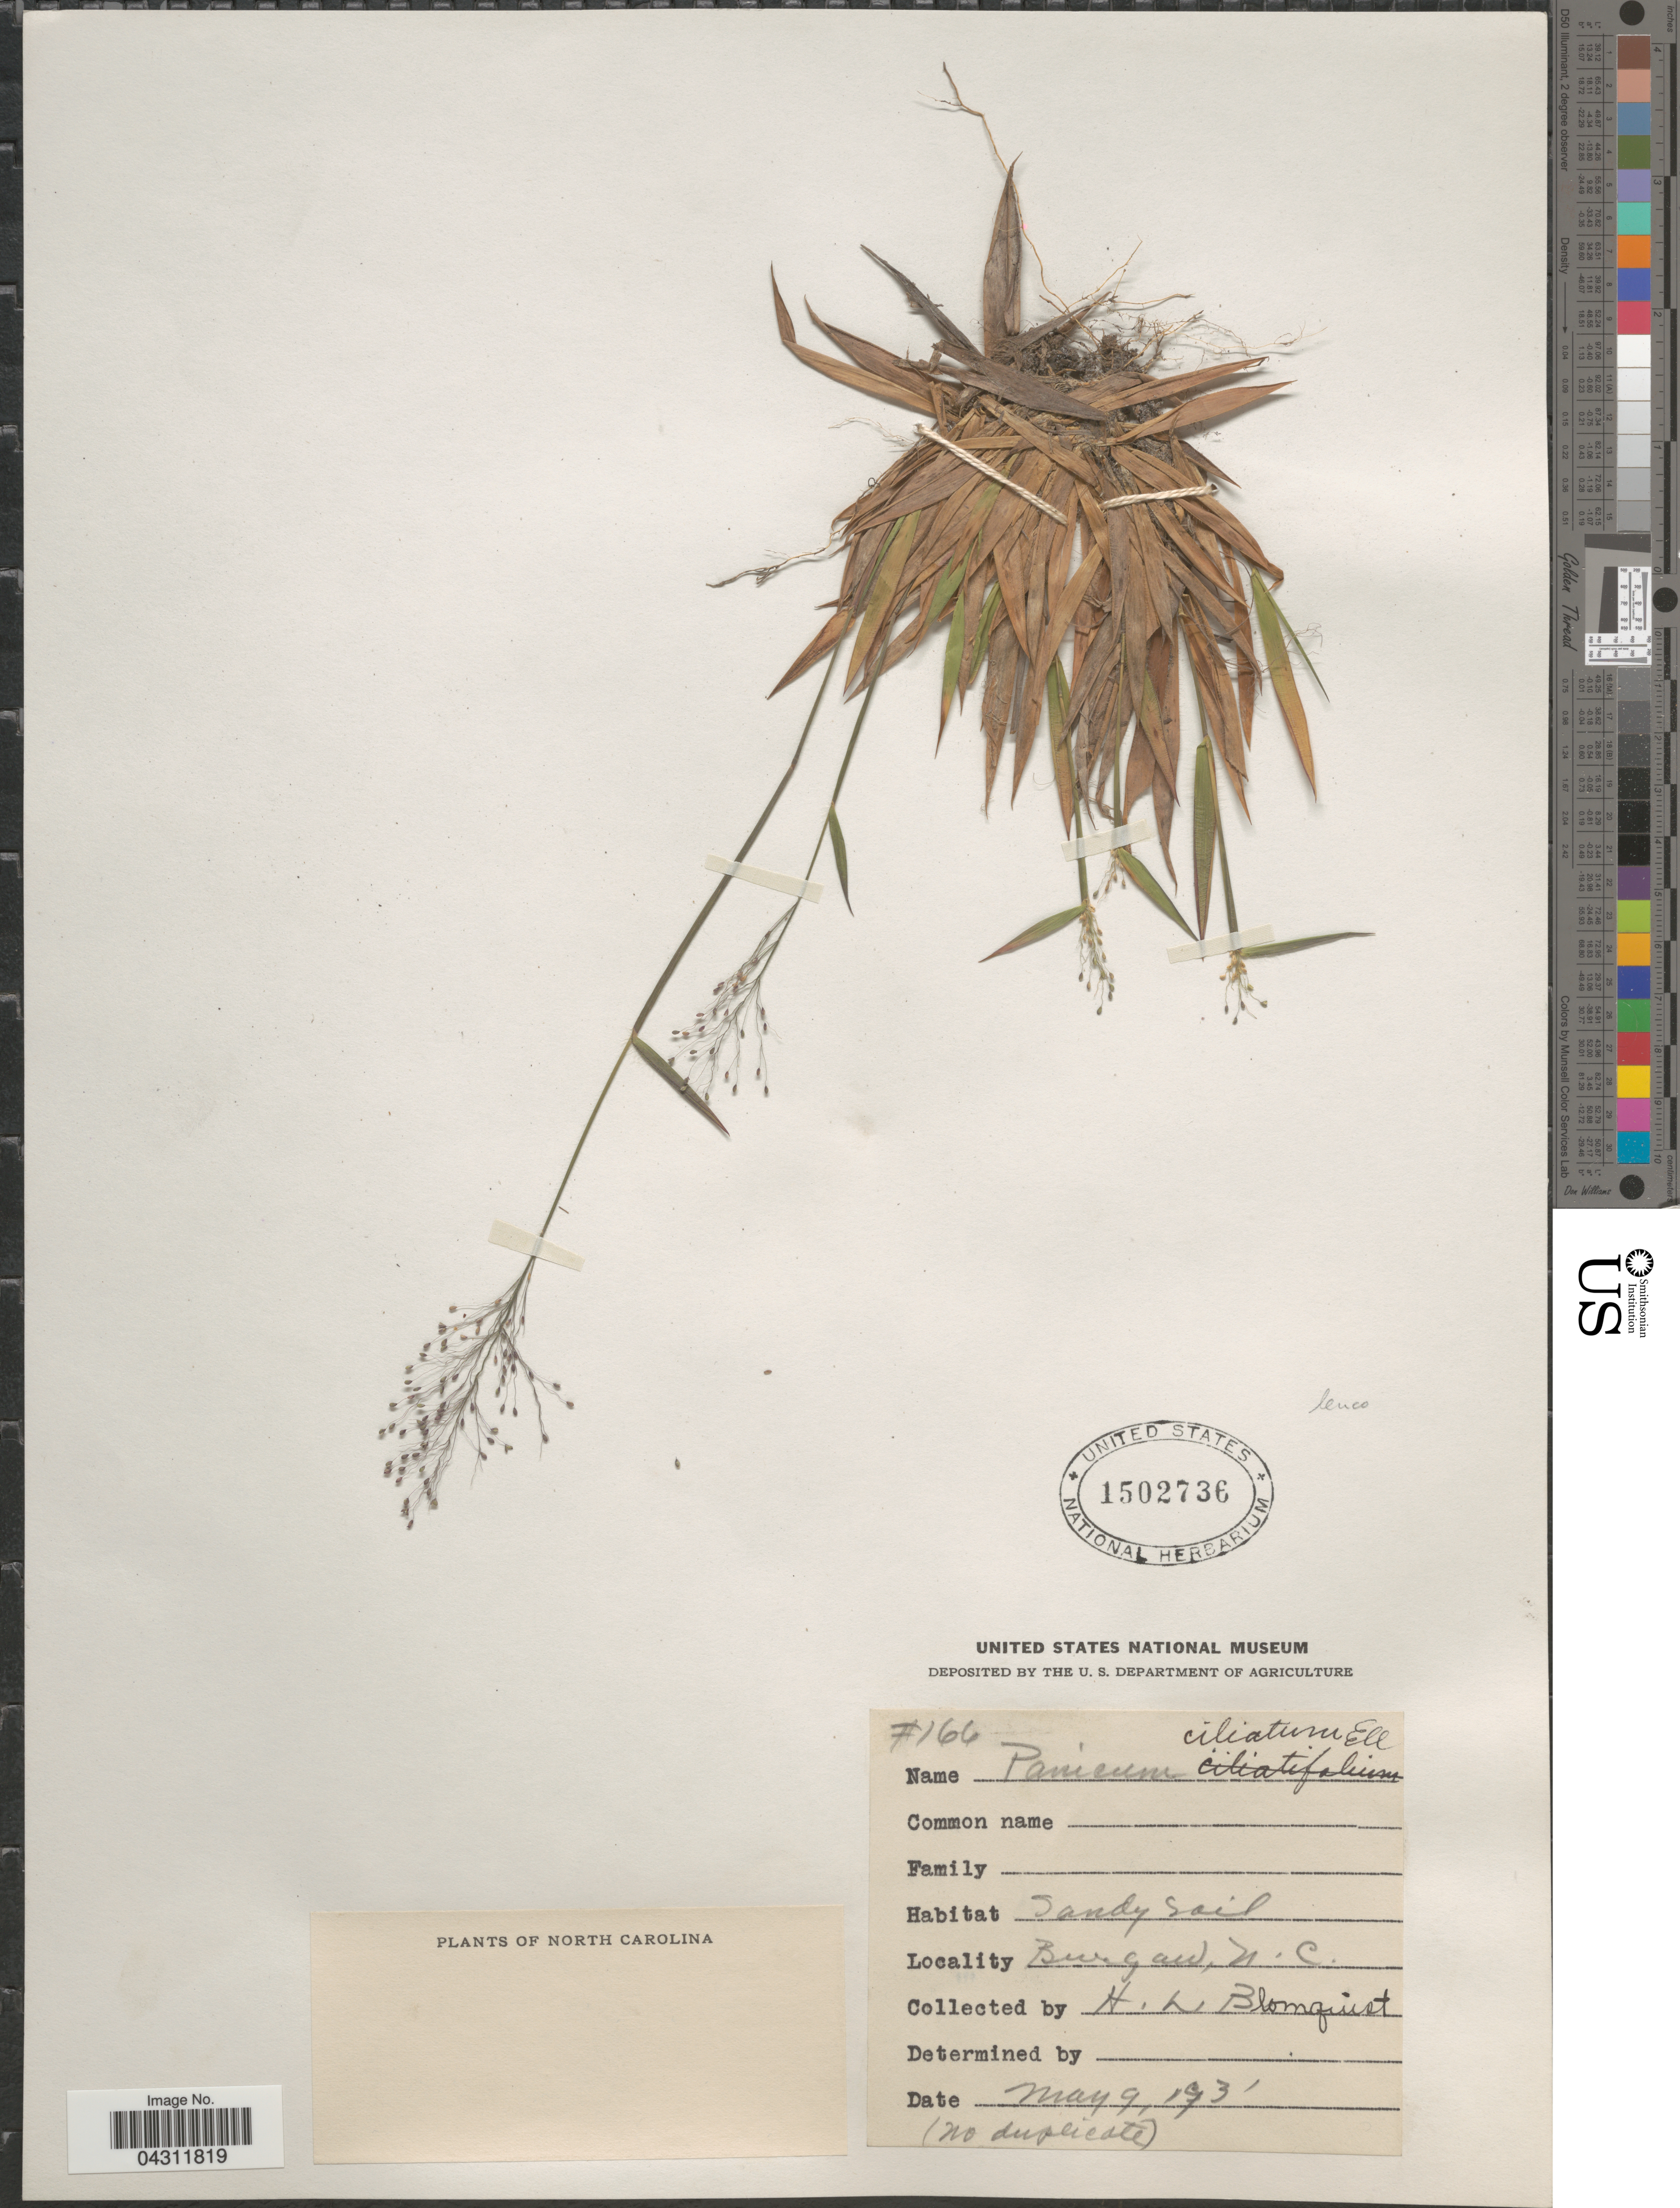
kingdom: Plantae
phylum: Tracheophyta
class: Liliopsida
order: Poales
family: Poaceae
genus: Dichanthelium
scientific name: Dichanthelium strigosum var. leucoblepharis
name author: (Trin.) Freckmann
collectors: H. Blomquist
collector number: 166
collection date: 1931-05-09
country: United States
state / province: North Carolina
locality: Burgaw.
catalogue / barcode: US 1502736